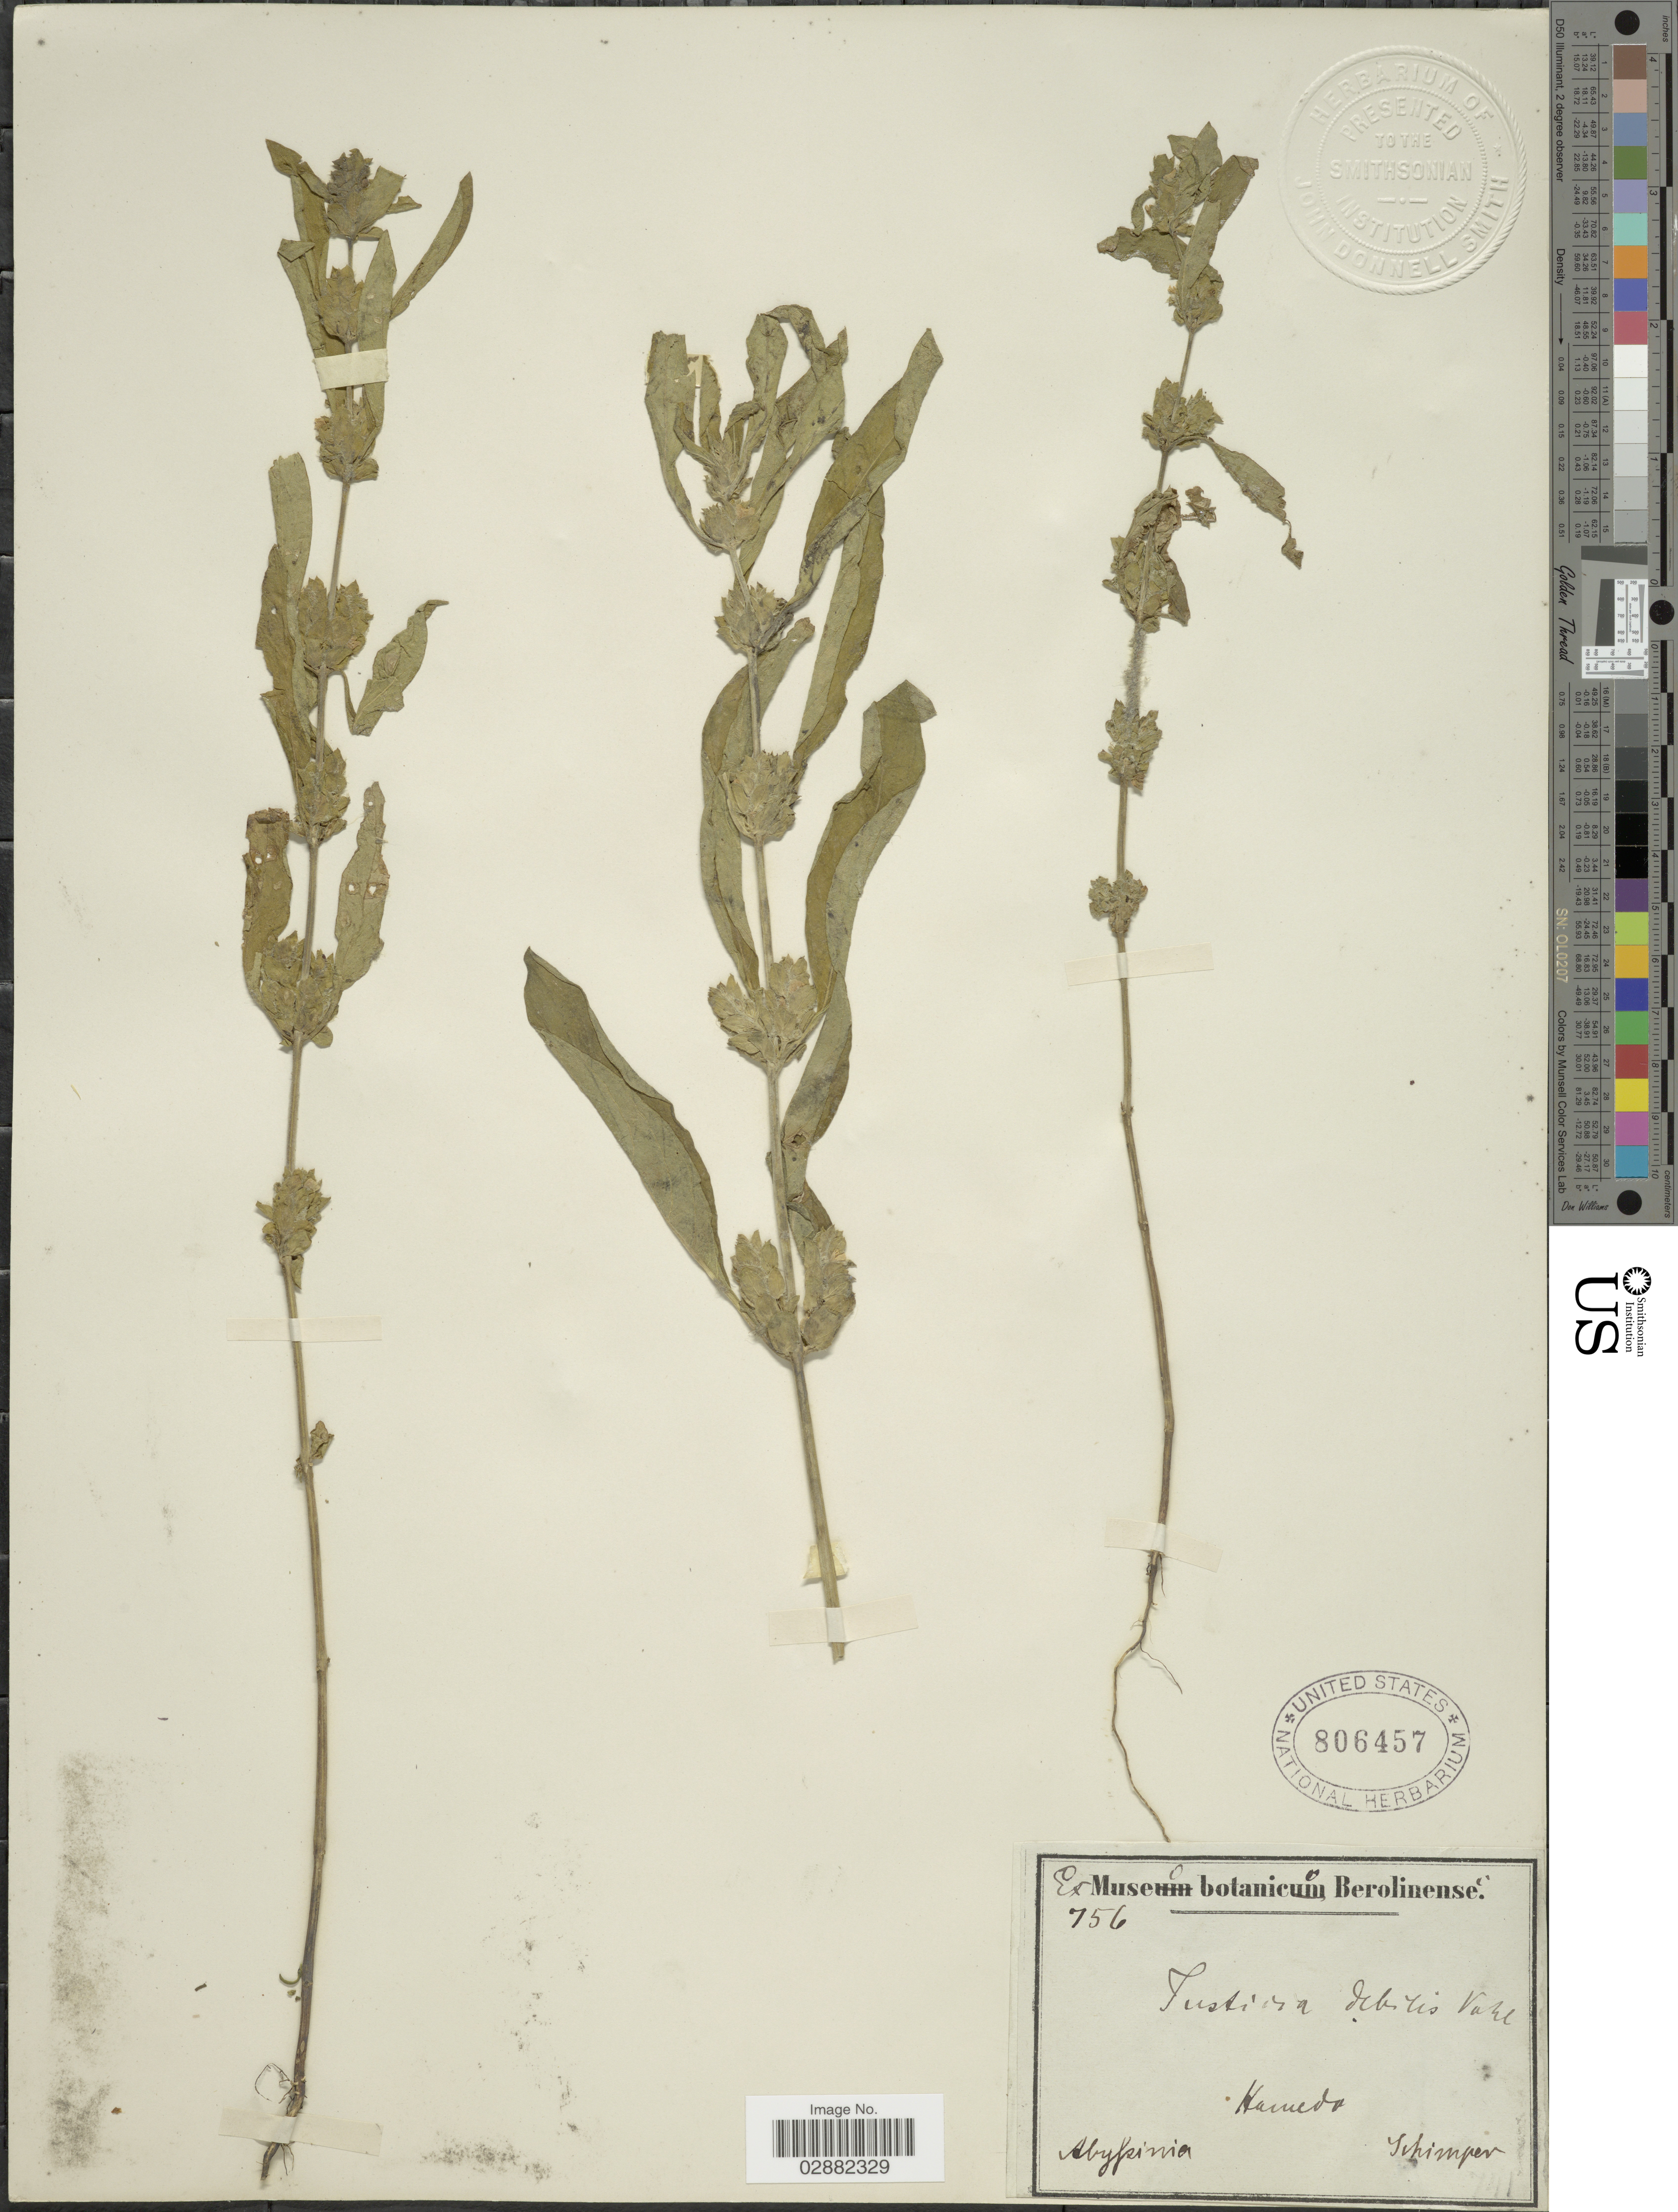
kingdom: Plantae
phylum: Tracheophyta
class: Magnoliopsida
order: Lamiales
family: Acanthaceae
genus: Justicia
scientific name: Justicia debilis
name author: (Forssk.) Vahl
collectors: -. Schimper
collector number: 756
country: Eritrea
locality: Abyssinia. Hamedo.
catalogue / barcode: US 806457